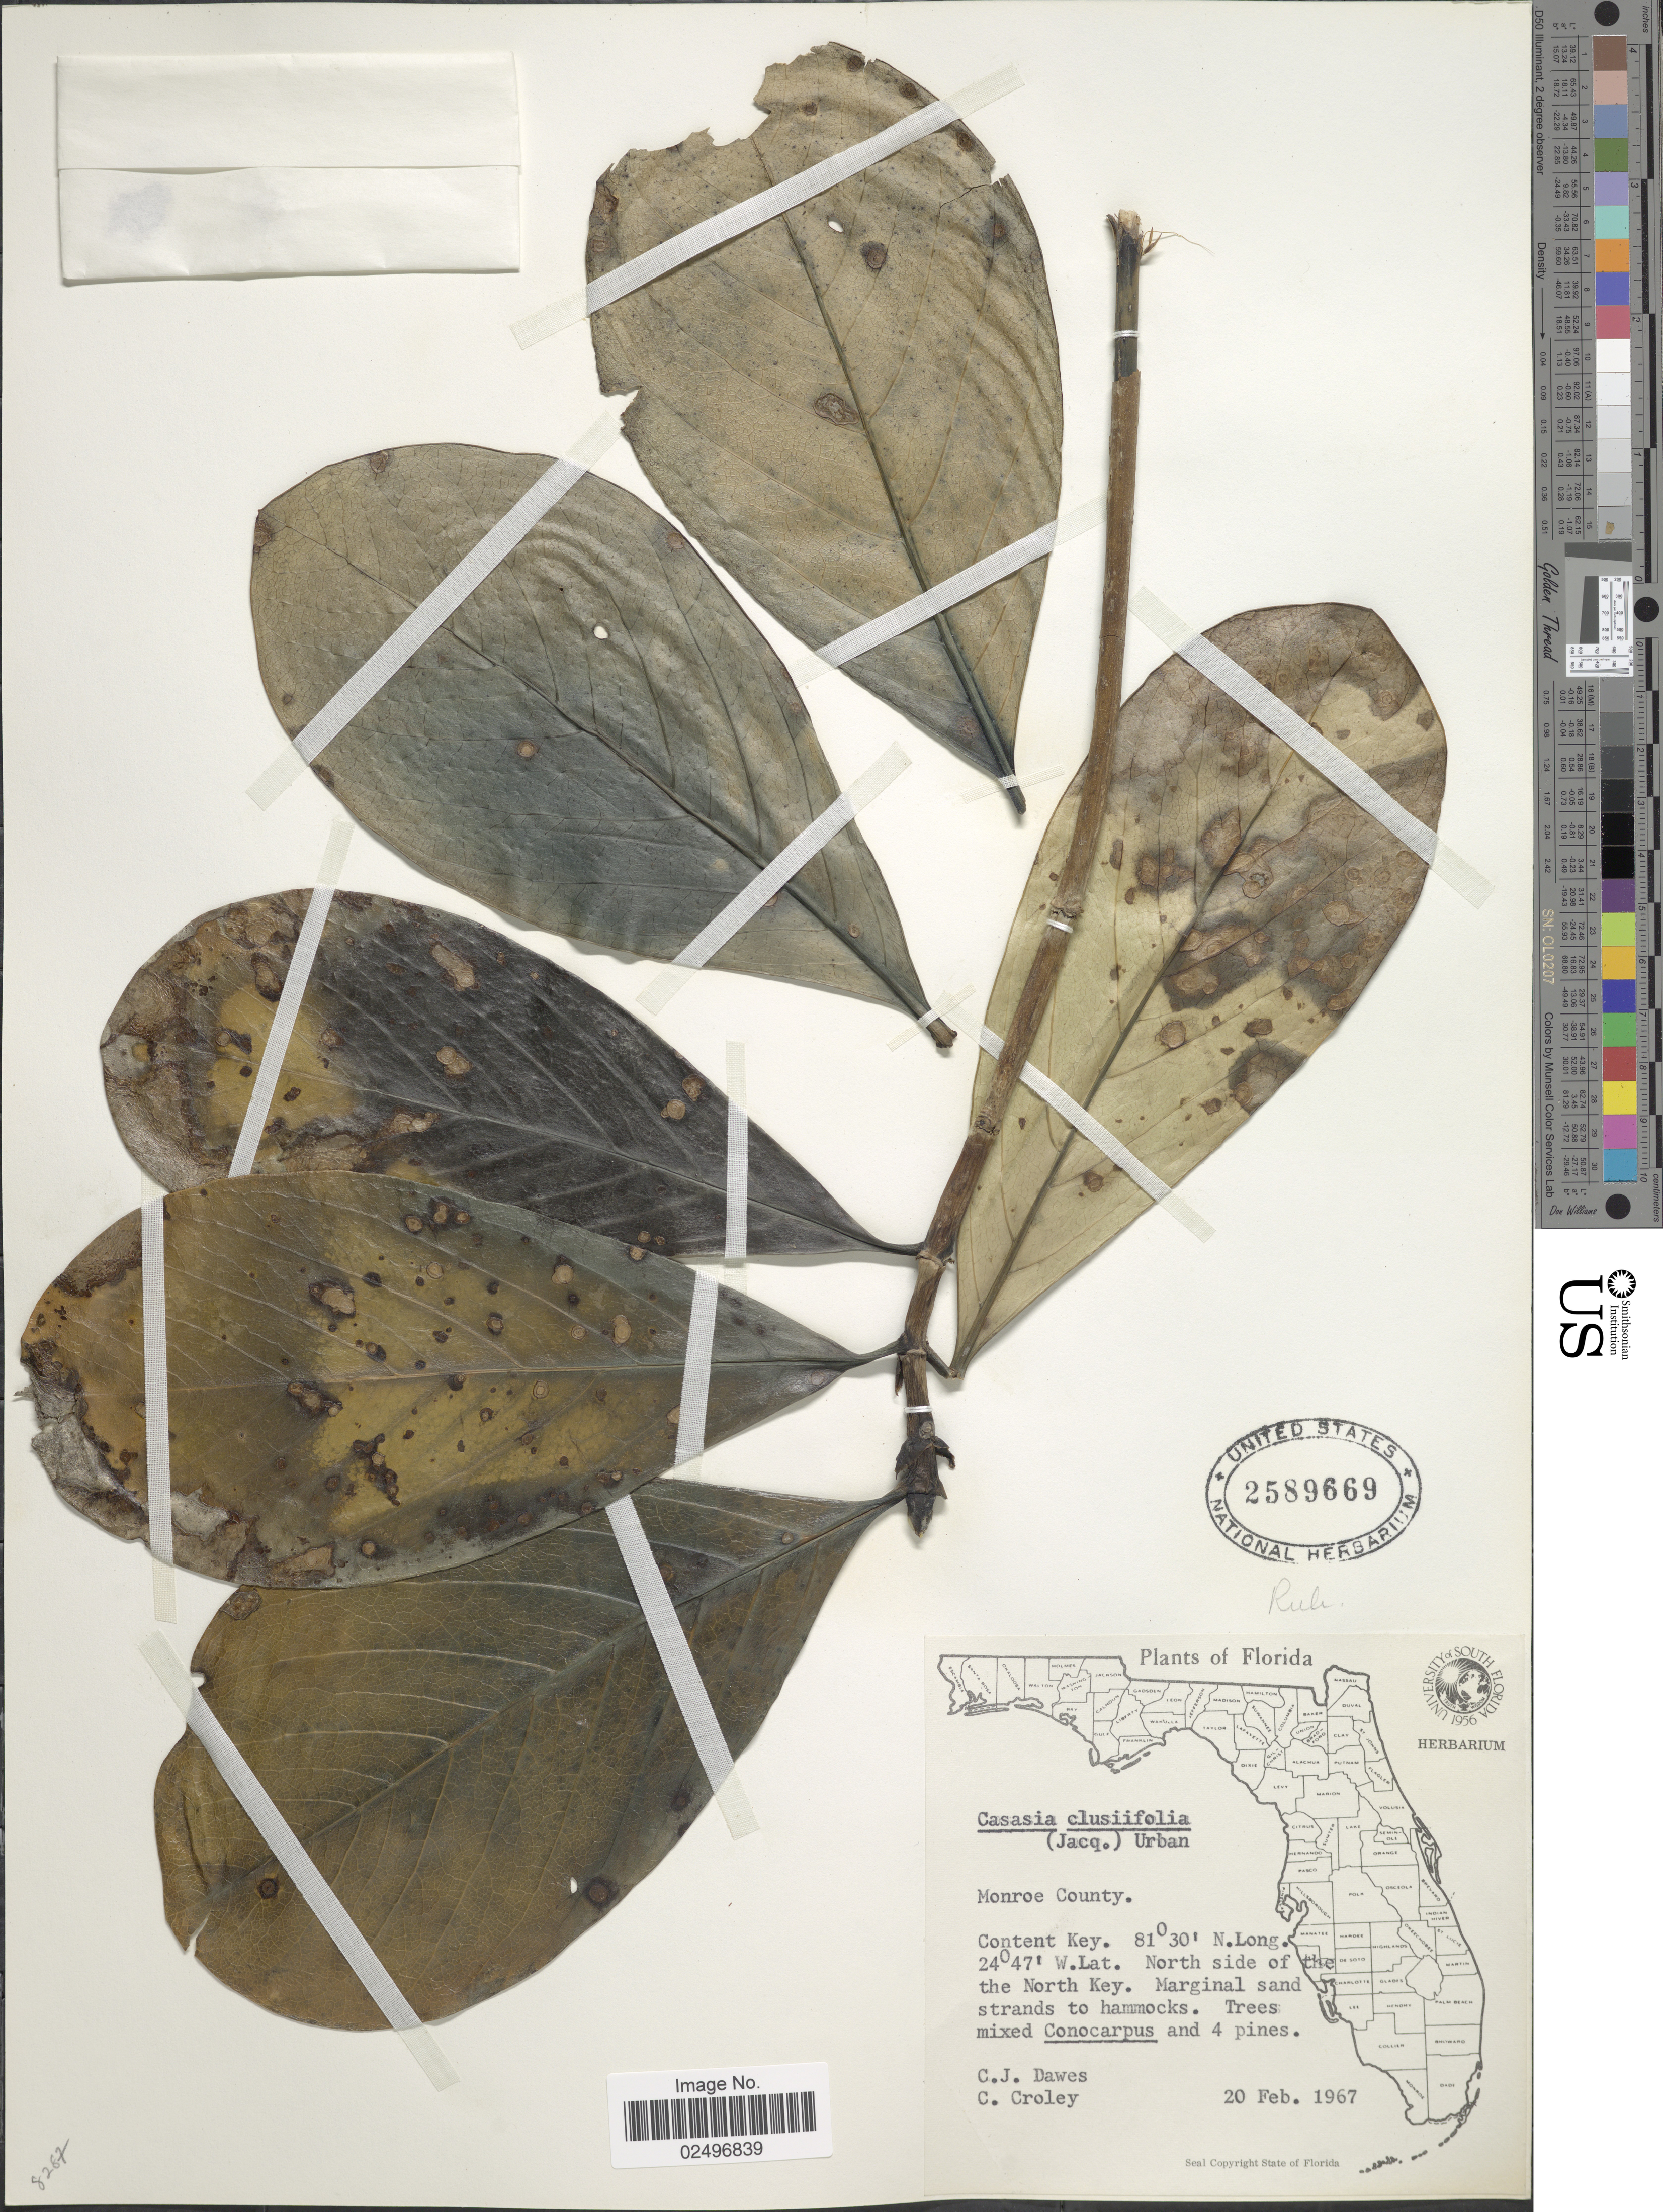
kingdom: Plantae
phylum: Tracheophyta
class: Magnoliopsida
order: Gentianales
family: Rubiaceae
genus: Casasia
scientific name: Casasia clusiifolia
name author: (Jacq.) Urb.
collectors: C. Croley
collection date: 1967-02-20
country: United States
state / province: Florida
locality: Monroe County, Content Key, North side of the North Key. Margin sand strands to hammocks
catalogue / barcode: US 2589669